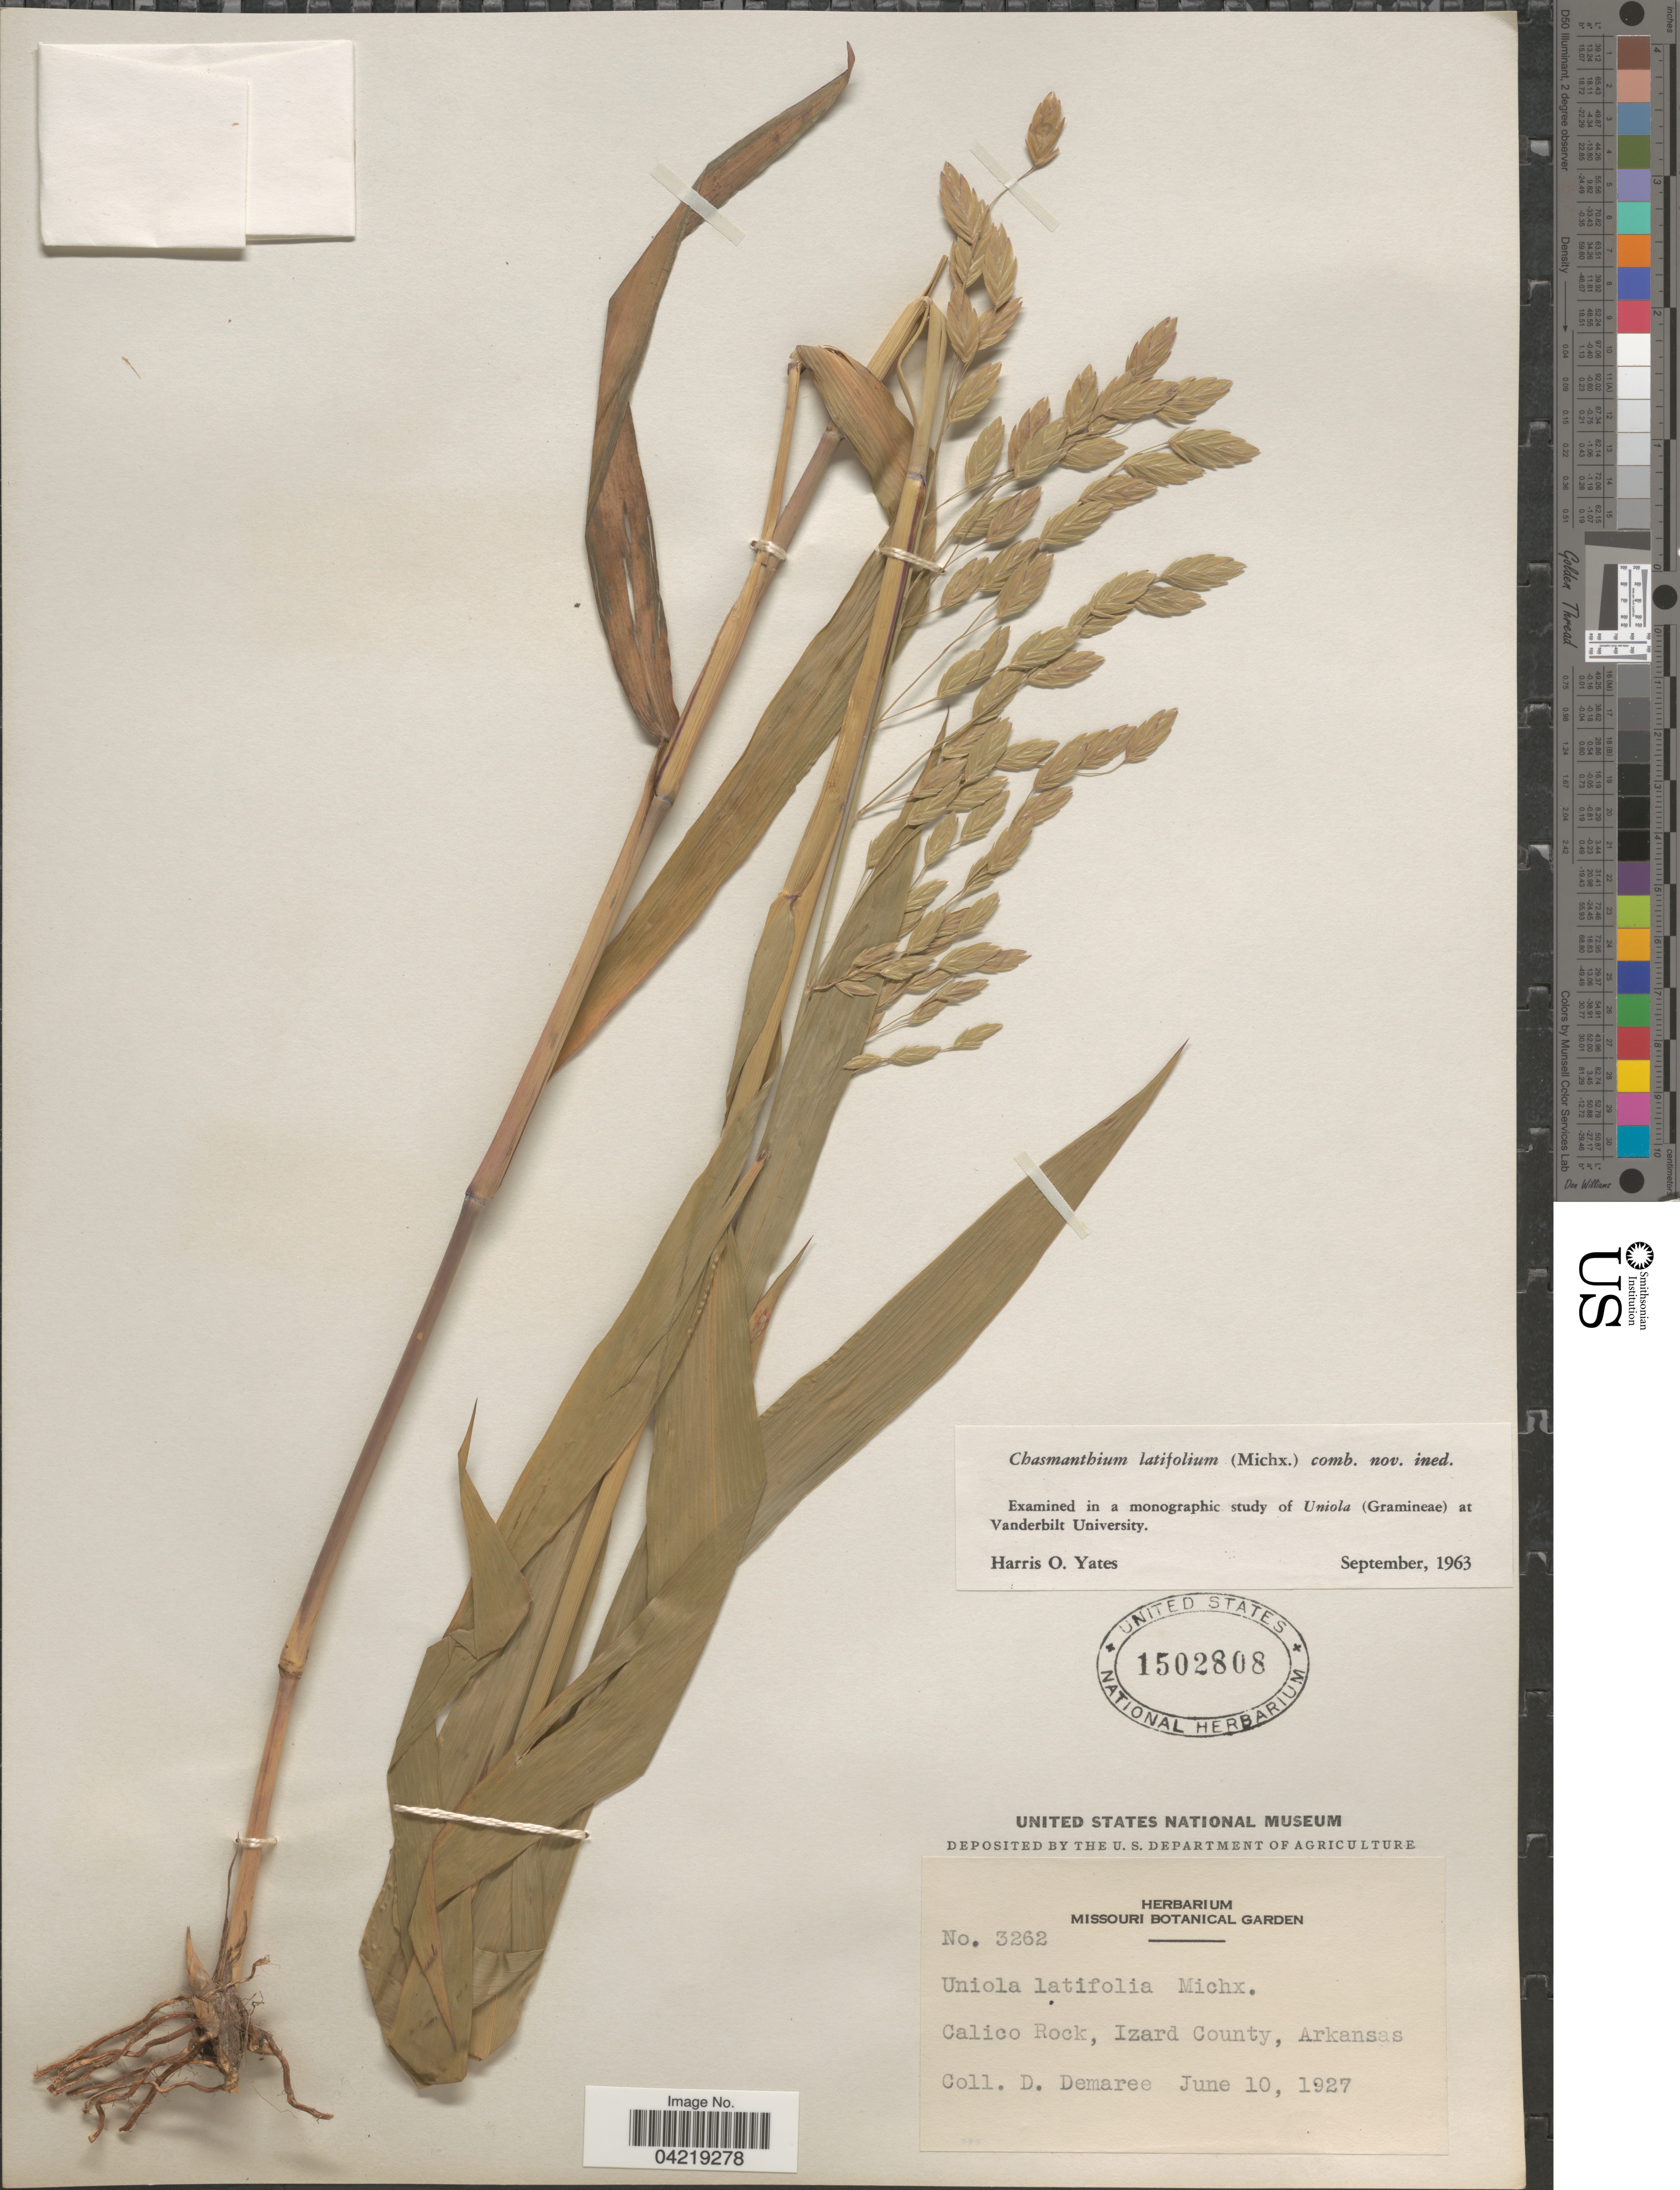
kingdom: Plantae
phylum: Tracheophyta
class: Liliopsida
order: Poales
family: Poaceae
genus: Chasmanthium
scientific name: Chasmanthium latifolium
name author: (Michx.) H.O. Yates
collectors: D. Demaree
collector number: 3262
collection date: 1927-06-10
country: United States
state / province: Arkansas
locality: Calico Rock, Izard County.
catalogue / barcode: US 1502808